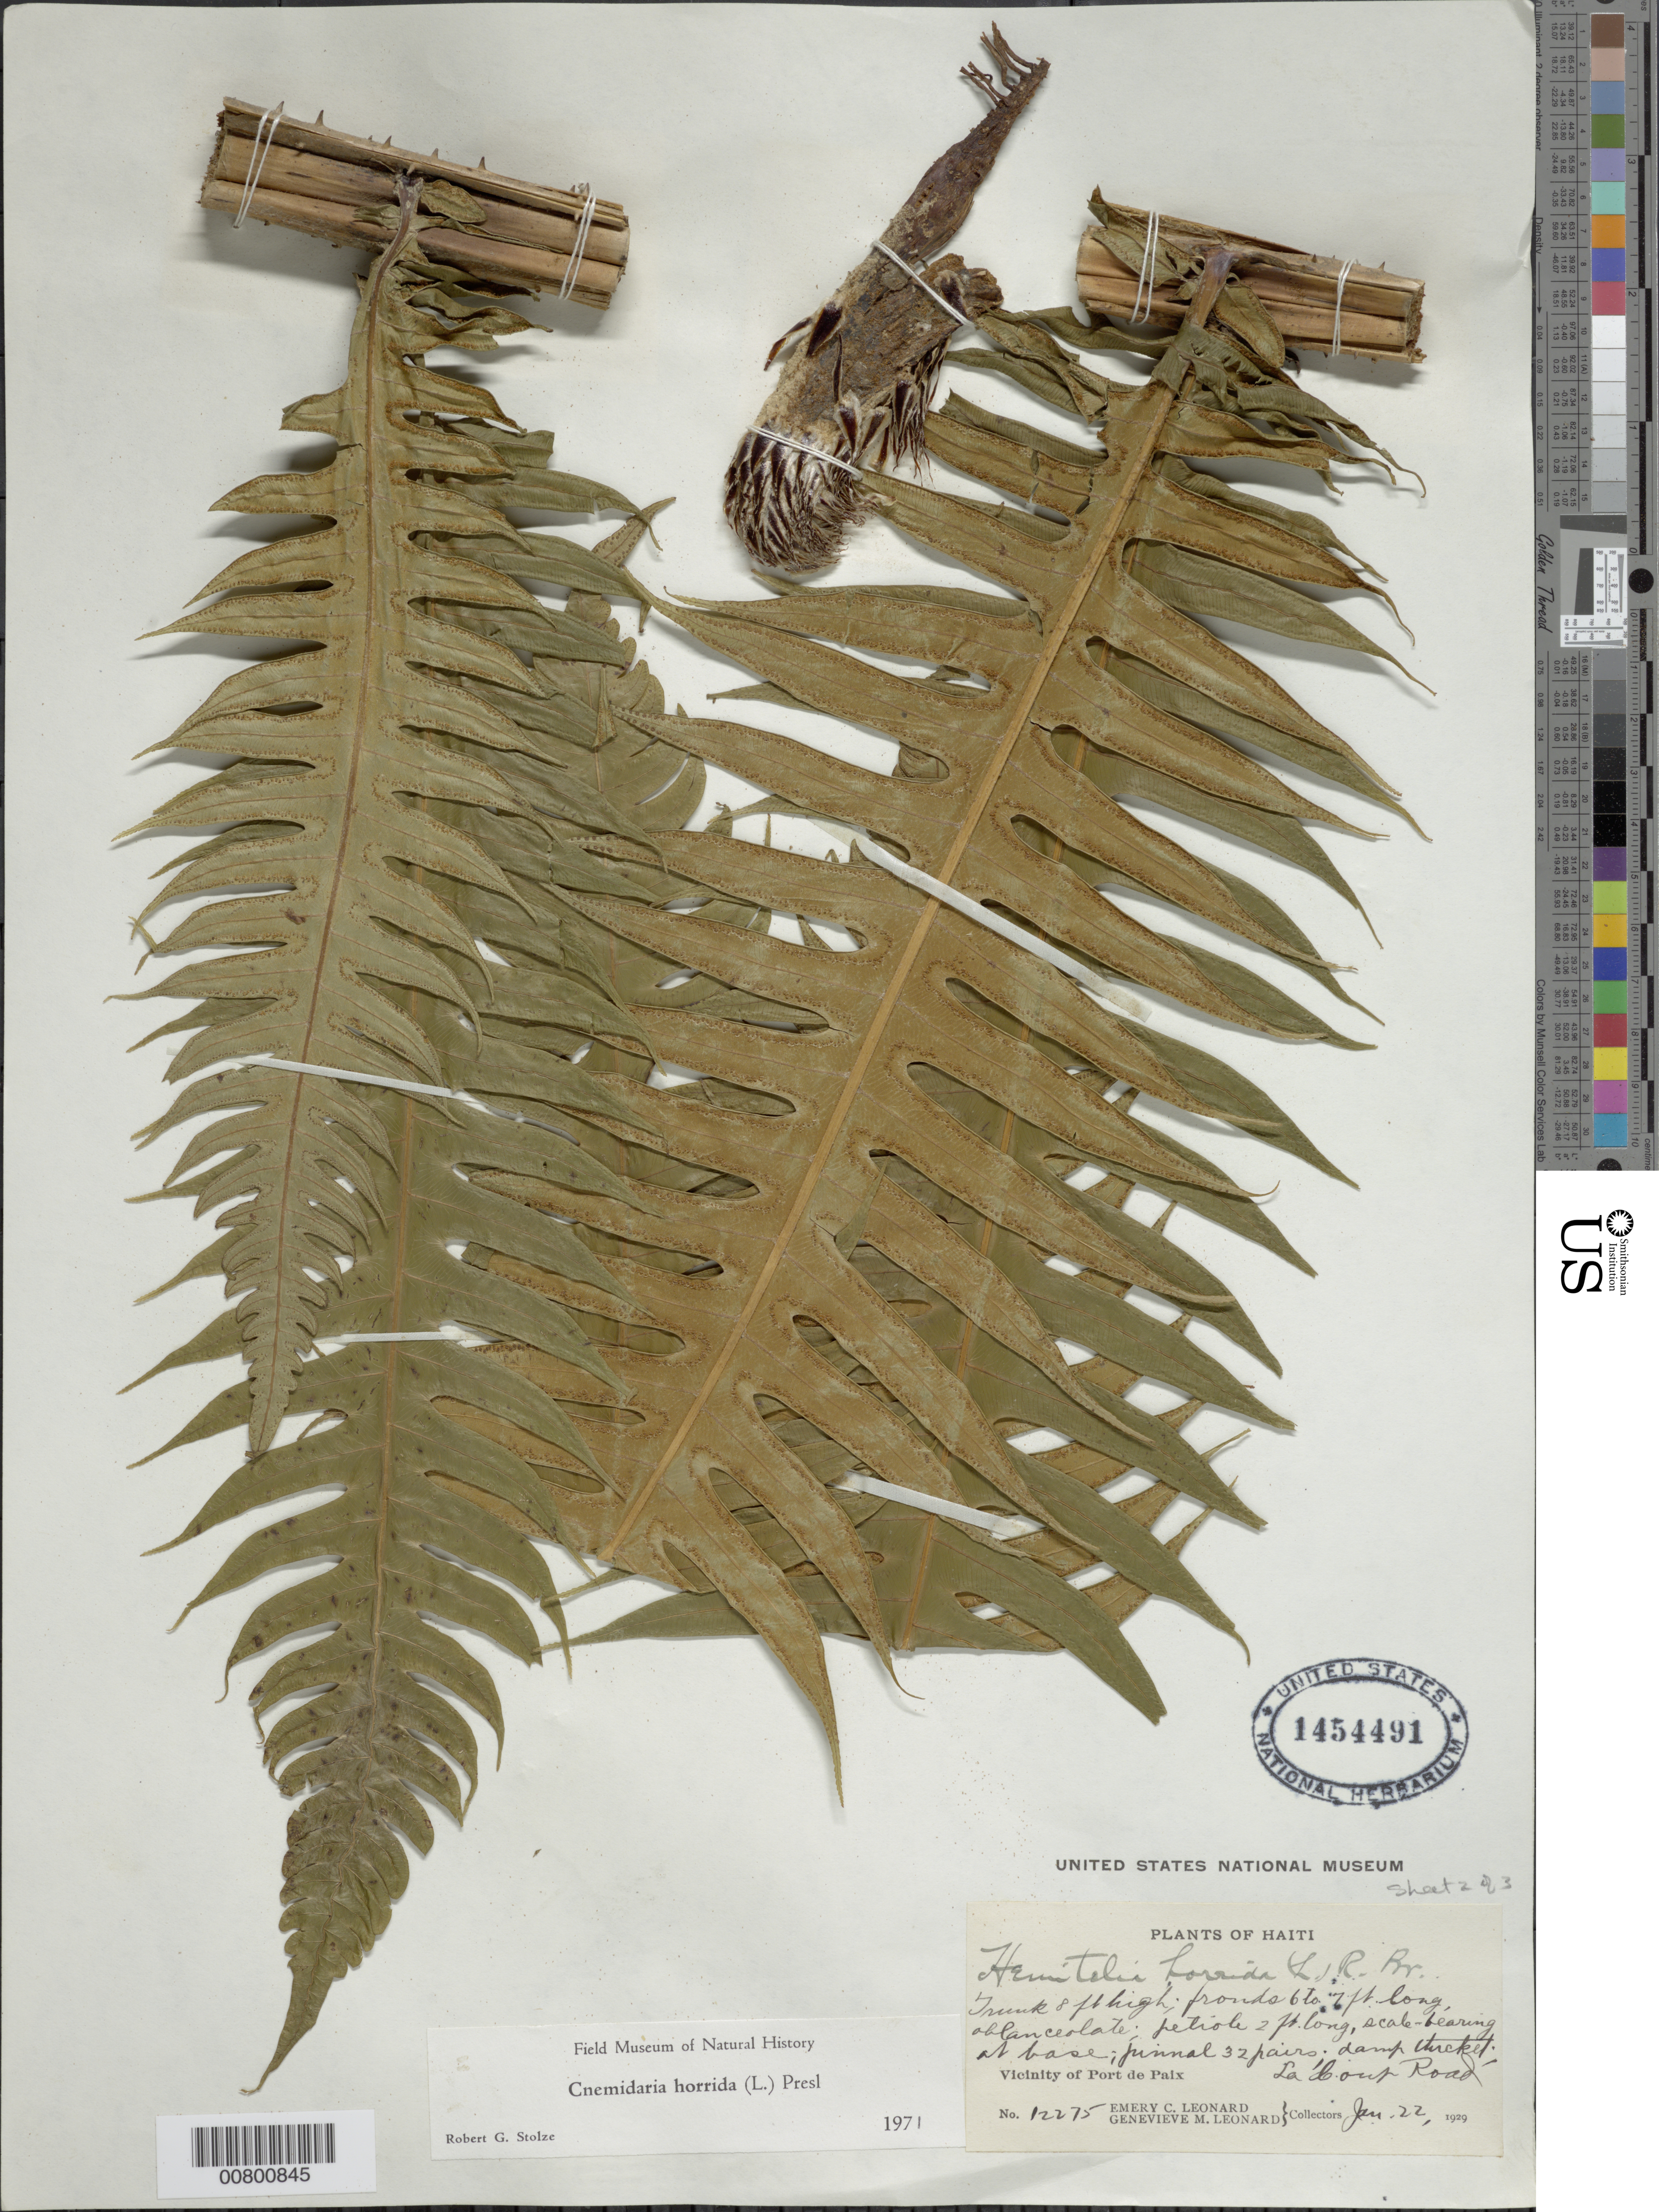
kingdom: Plantae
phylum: Tracheophyta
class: Polypodiopsida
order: Cyatheales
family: Cyatheaceae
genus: Cyathea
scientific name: Cyathea horrida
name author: (L.) Sm.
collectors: E. C. Leonard & G. M. Leonard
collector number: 12275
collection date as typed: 22 Jan 1929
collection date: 1929-01-22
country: Haiti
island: Hispaniola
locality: Port de Paix, La Coup road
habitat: Damp thicket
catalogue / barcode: US 1454491